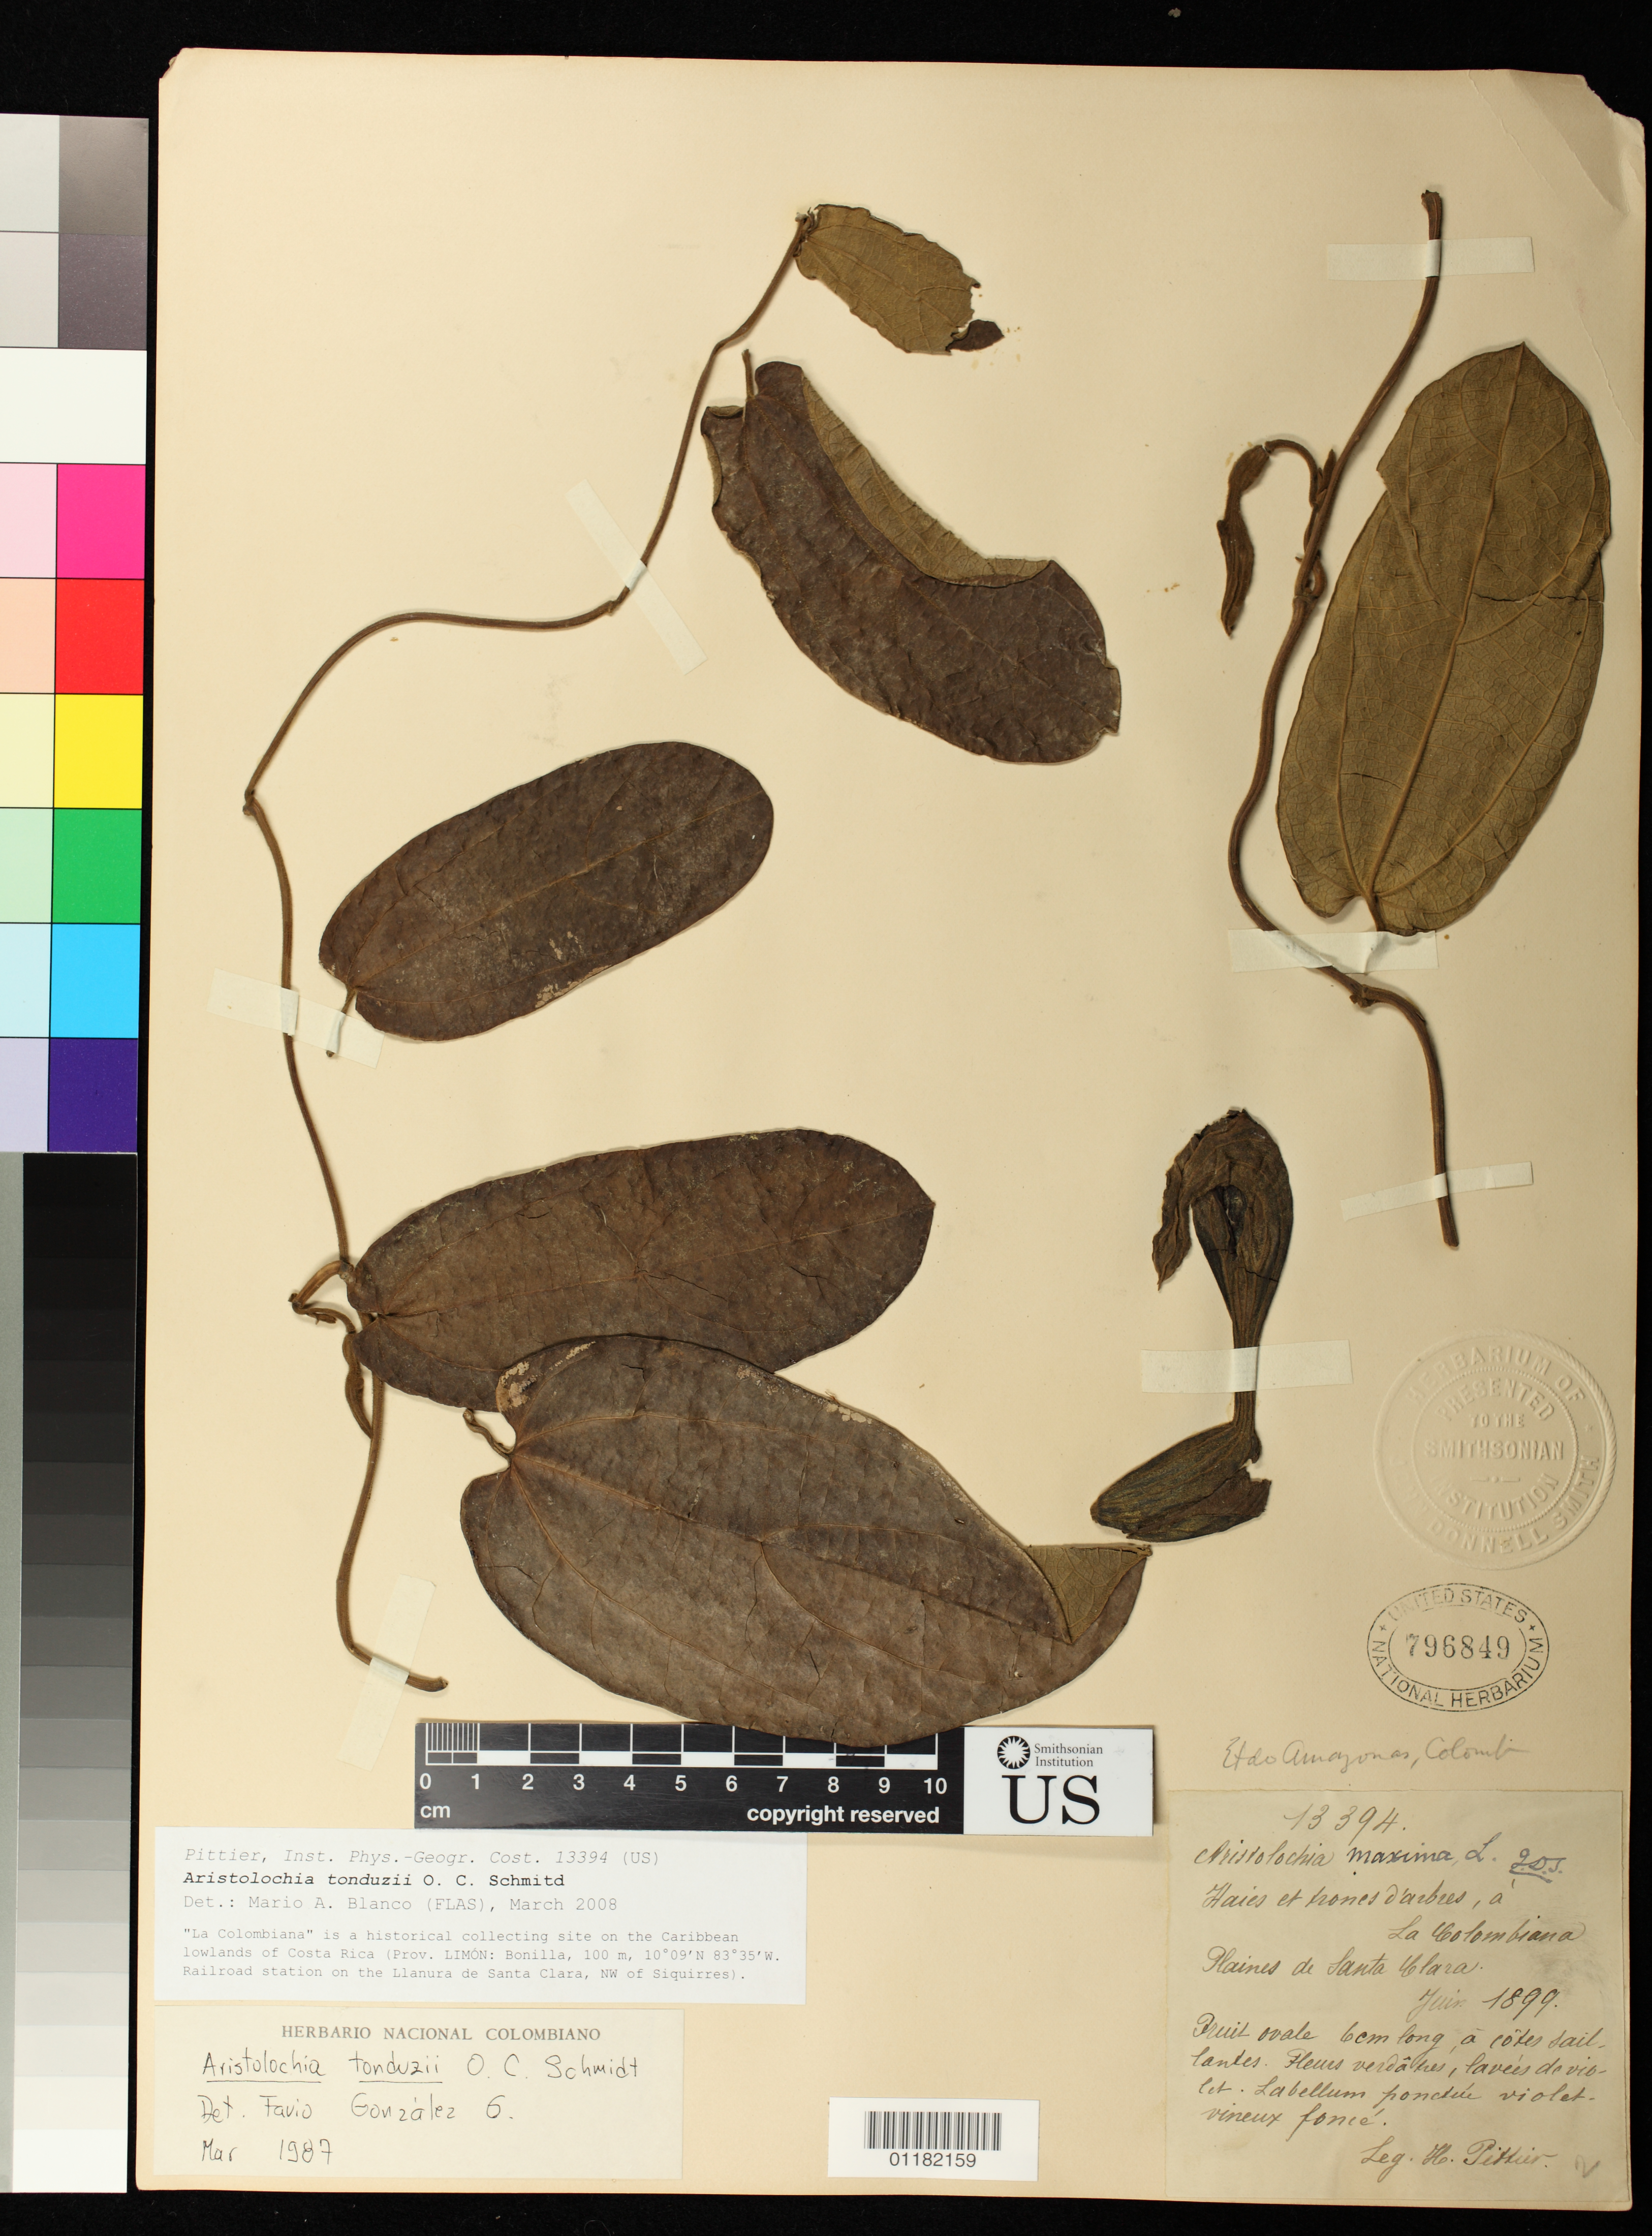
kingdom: Plantae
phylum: Tracheophyta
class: Magnoliopsida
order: Piperales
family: Aristolochiaceae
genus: Aristolochia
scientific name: Aristolochia tonduzii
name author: O.C. Schmidt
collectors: H. F. Pittier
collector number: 13394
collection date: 1899-06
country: Costa Rica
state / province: Limón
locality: La Colombiana Plains of Santa Clara "La Colombiana" is a historical collecting site on the Caribbean lowlands of Costa Rica Railroad station on the Llanura de Santa Clara, NW of Siquirres.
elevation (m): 100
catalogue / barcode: US 796849